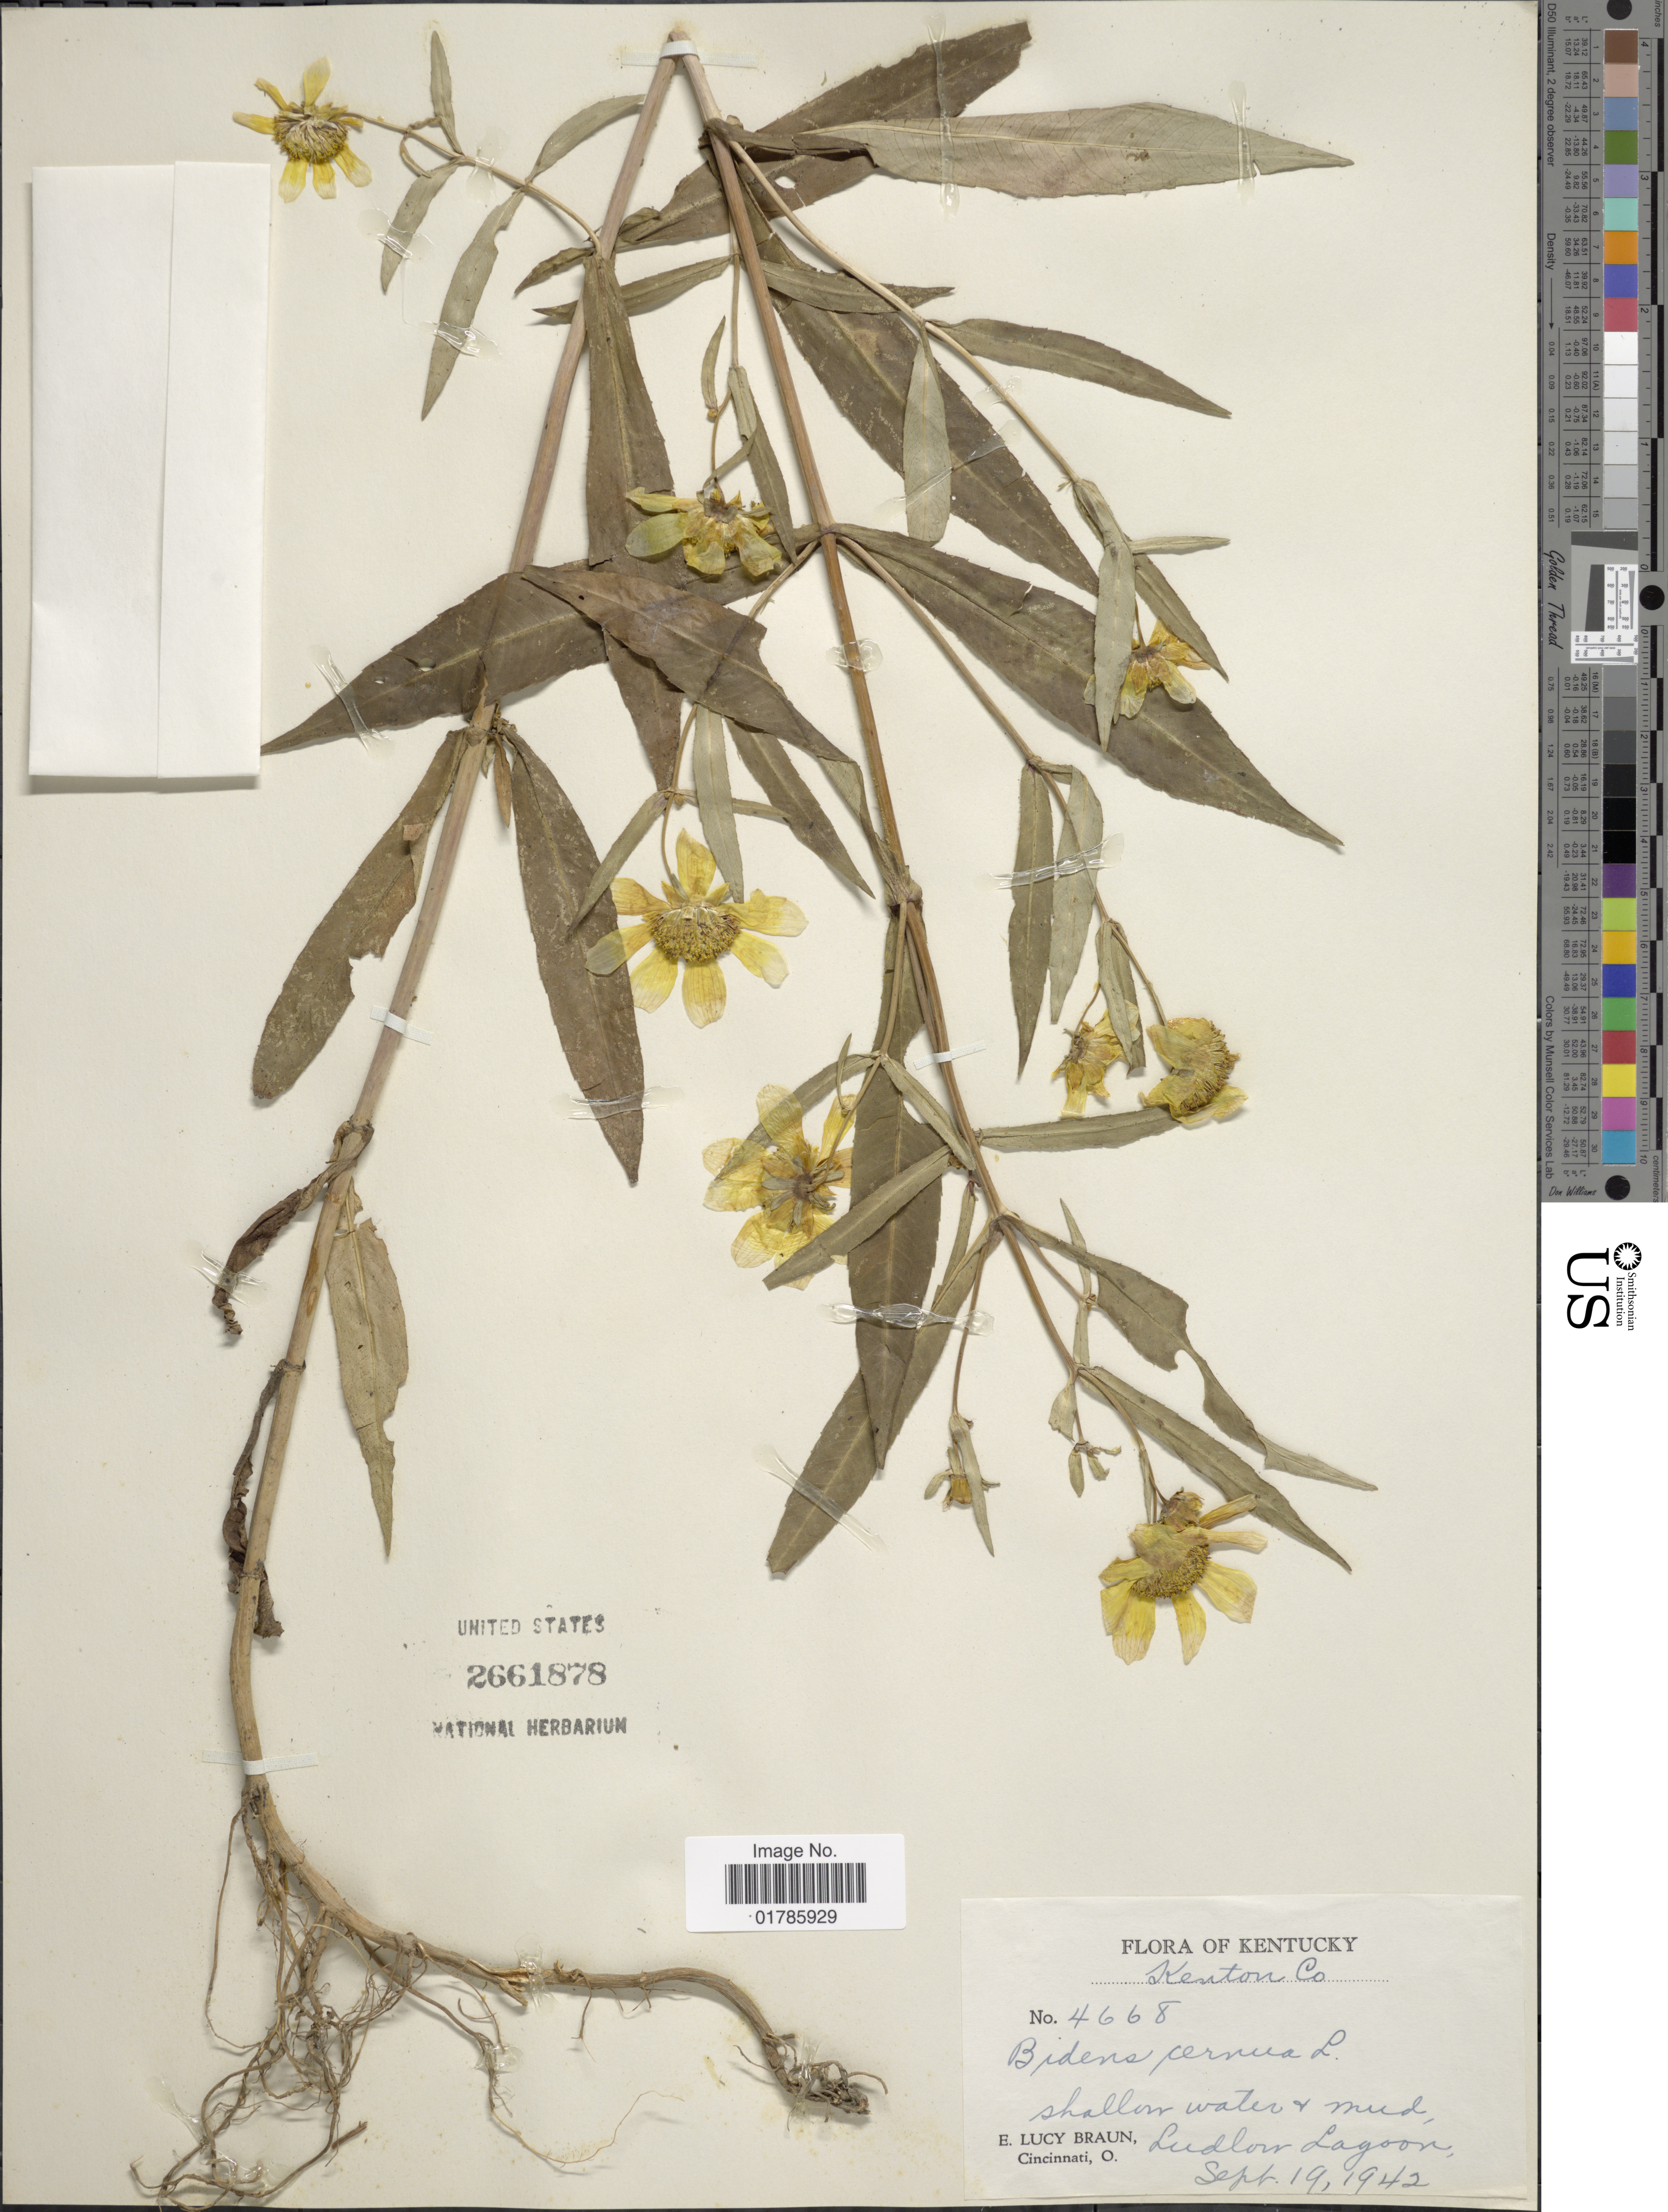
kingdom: Plantae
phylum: Tracheophyta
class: Magnoliopsida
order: Asterales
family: Asteraceae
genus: Bidens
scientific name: Bidens cernua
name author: L.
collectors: E. L. Braun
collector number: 4668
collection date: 1942-09-19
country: United States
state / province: Kentucky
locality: Kenton Co., Ludlow Lagoon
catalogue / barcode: US 2661878